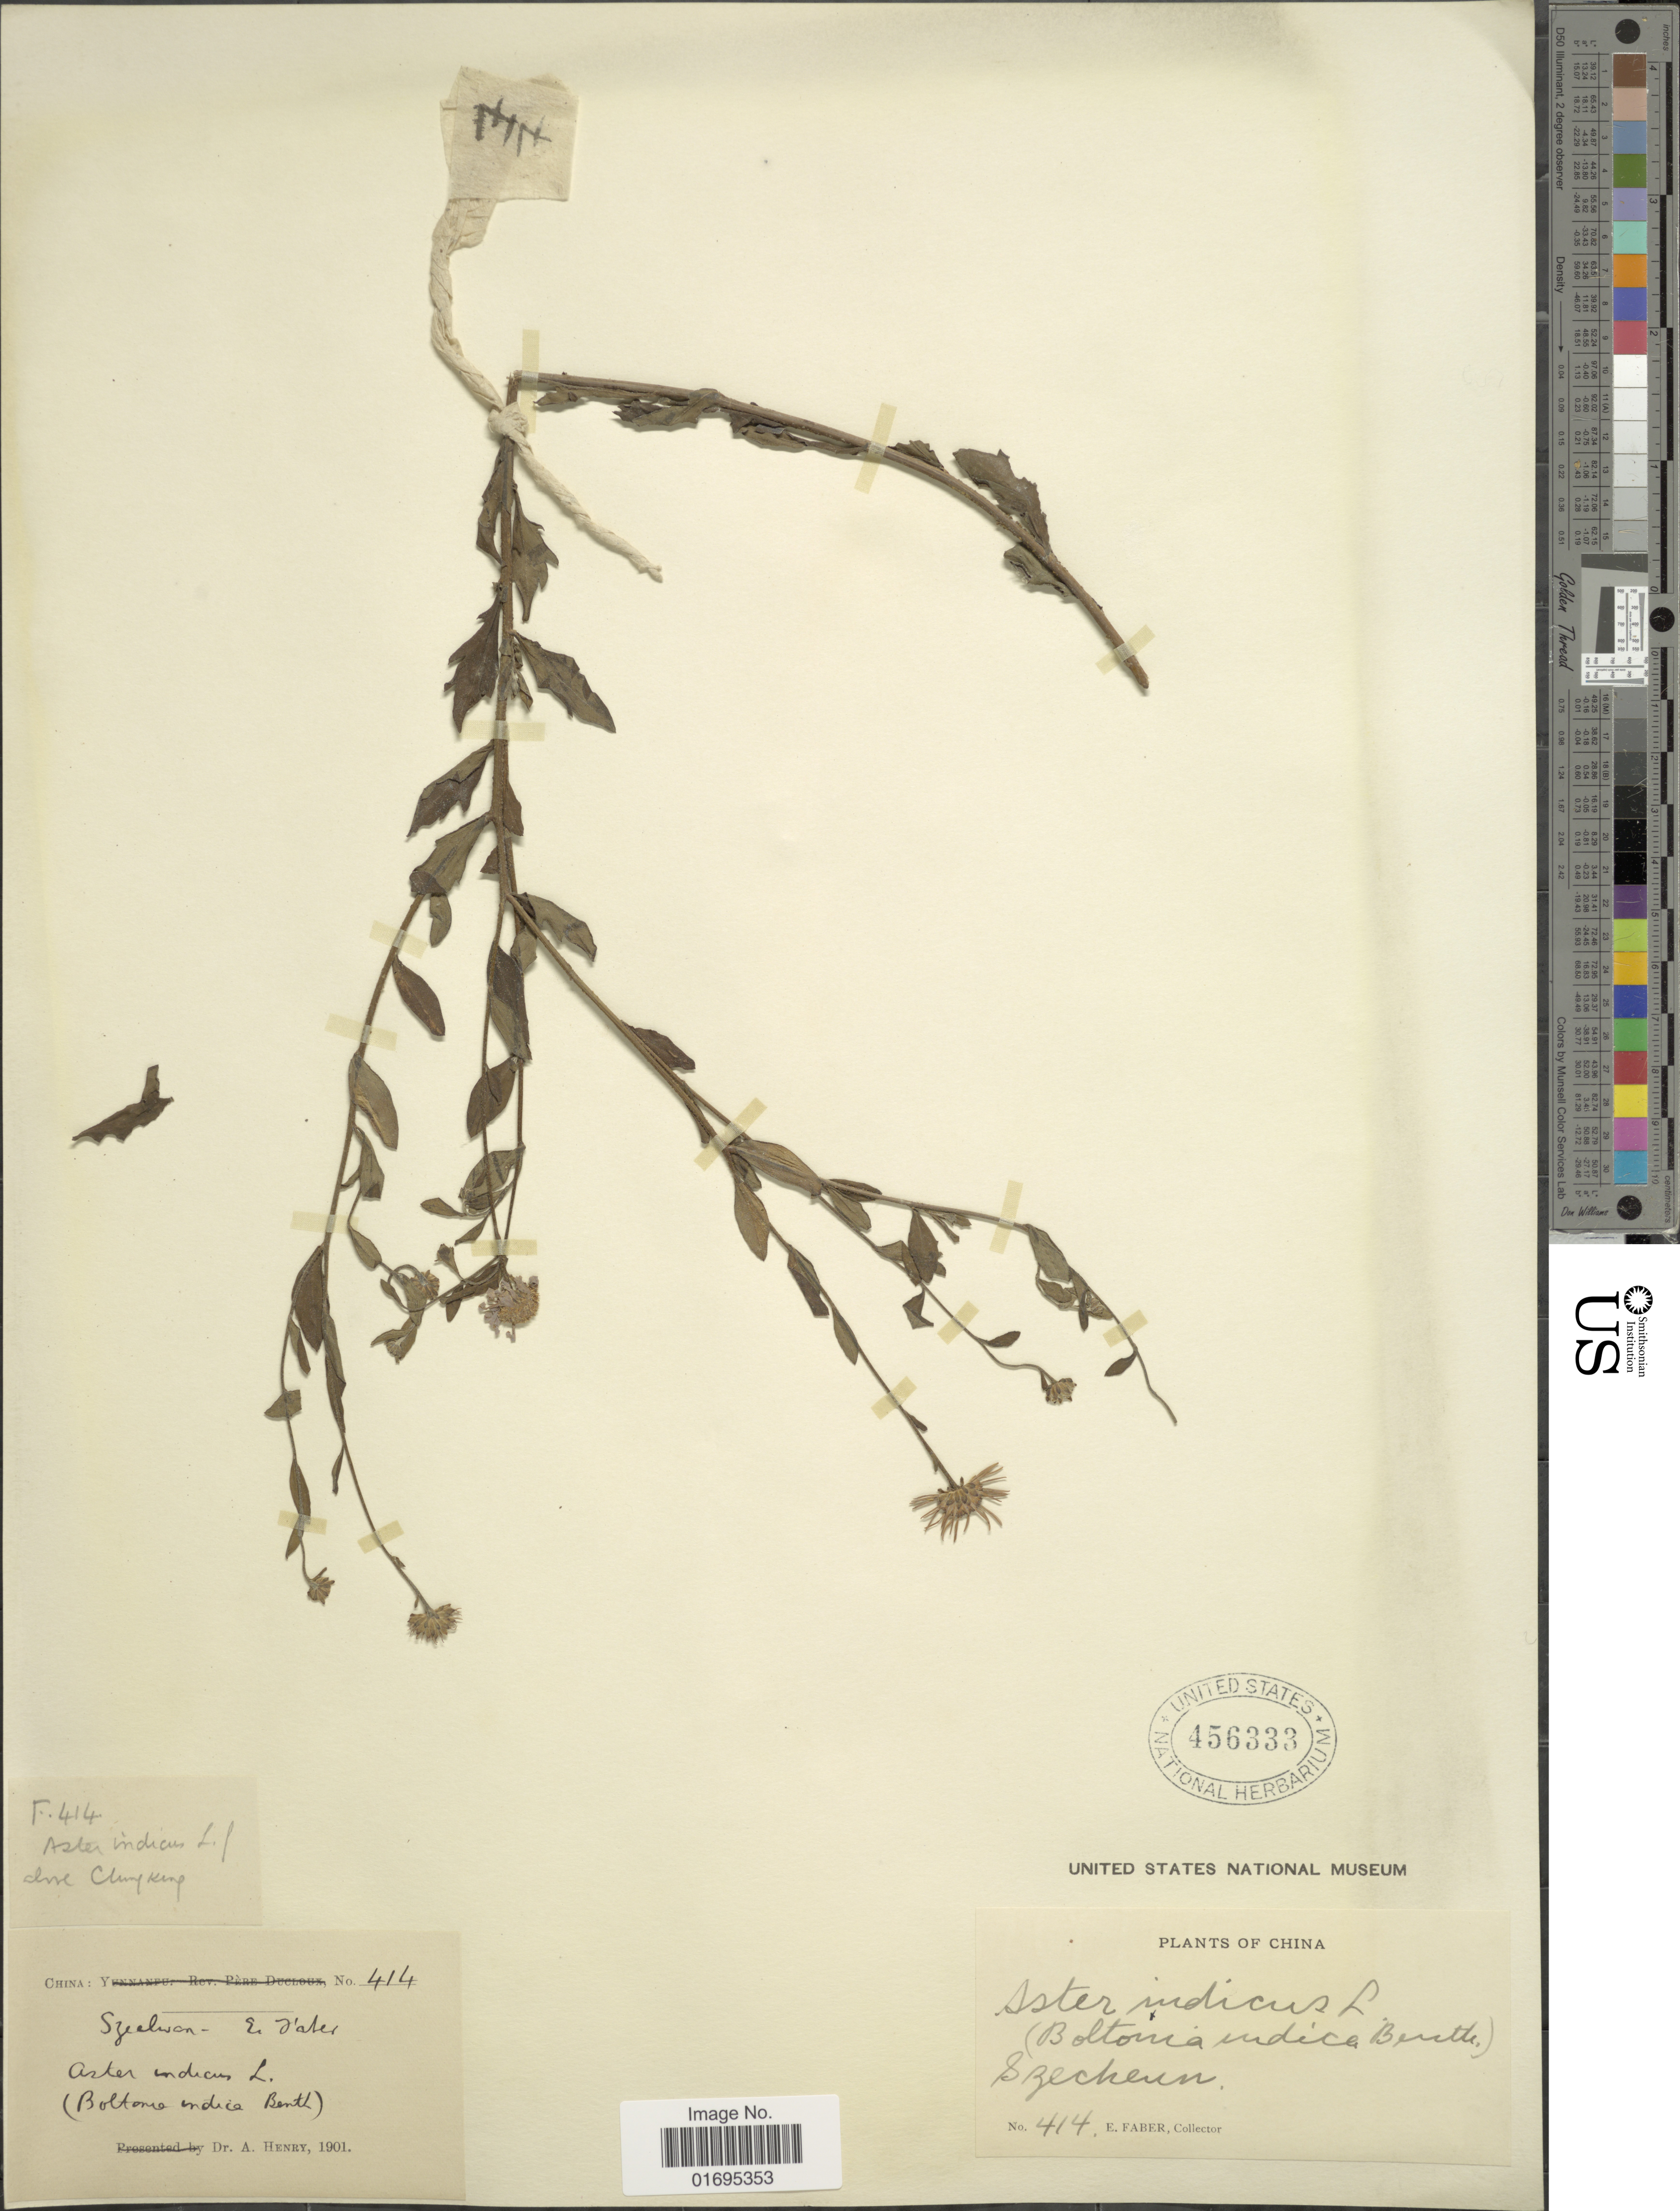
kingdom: Plantae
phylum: Tracheophyta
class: Magnoliopsida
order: Asterales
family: Asteraceae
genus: Kalimeris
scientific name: Kalimeris indica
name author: (L.) Sch. Bip.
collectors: E. Faber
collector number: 414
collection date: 1901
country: China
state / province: Sichuan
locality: Szechuan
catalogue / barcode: US 4563333